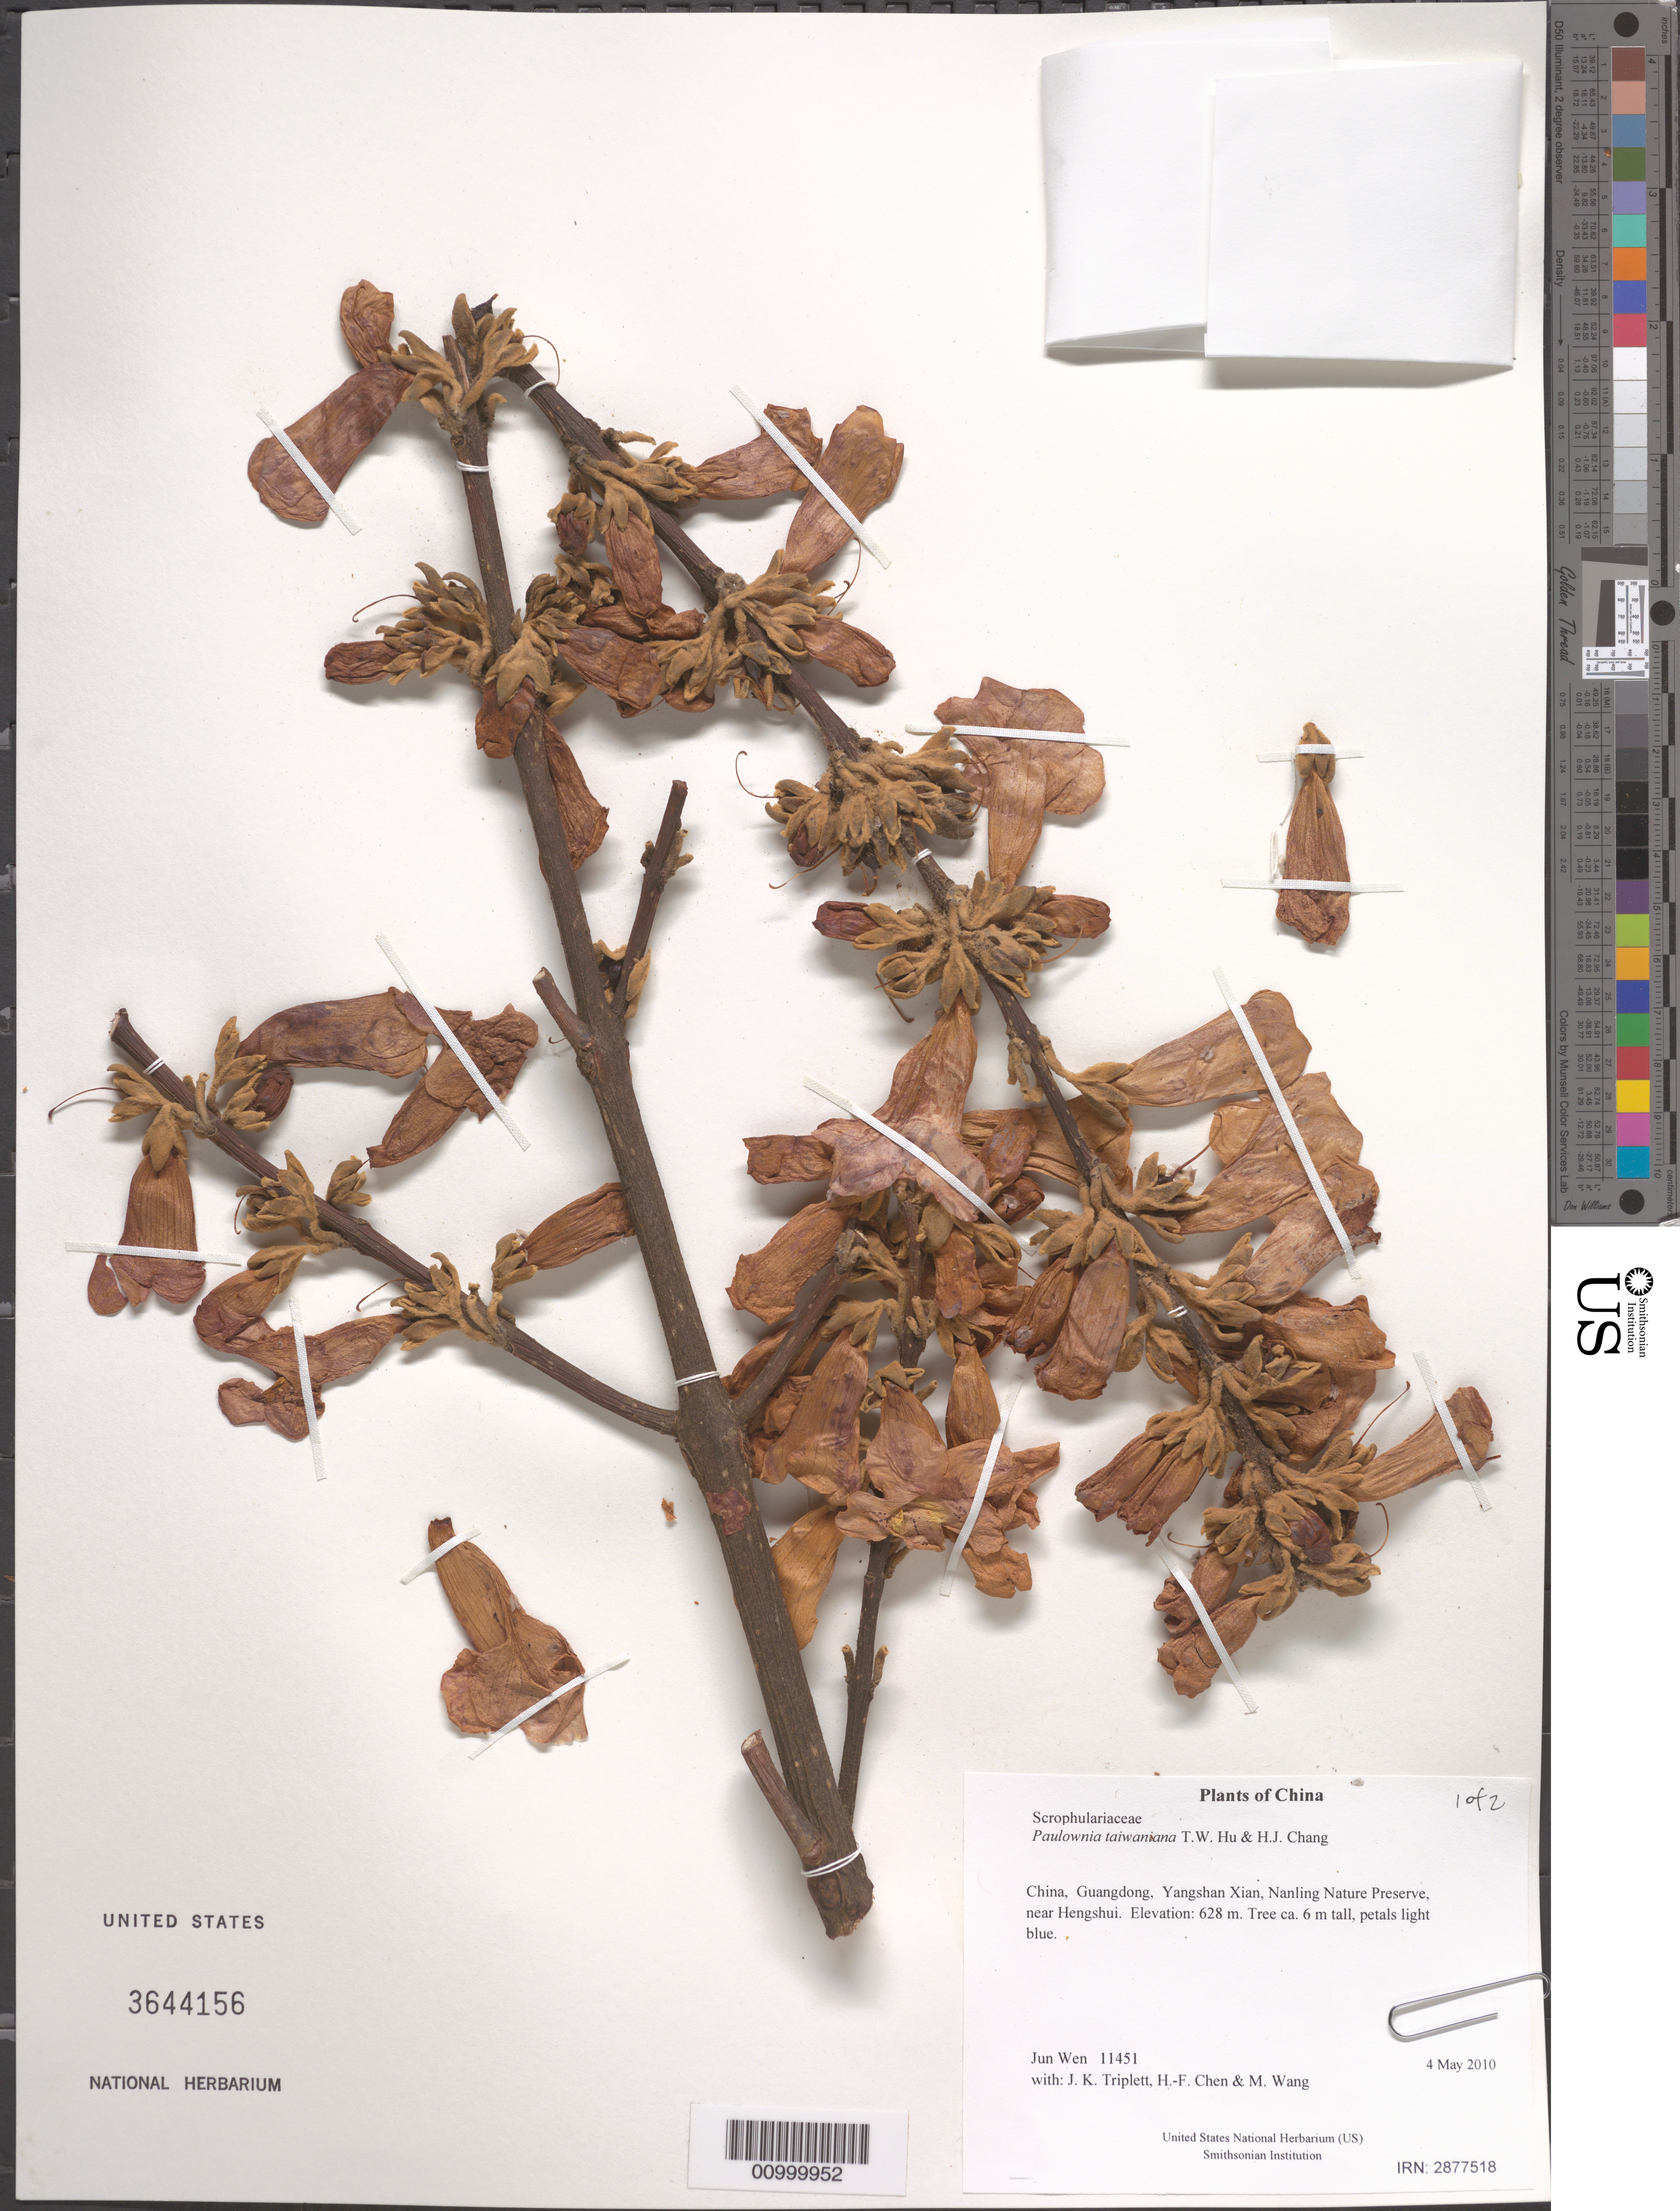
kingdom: Plantae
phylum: Tracheophyta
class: Magnoliopsida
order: Lamiales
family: Paulowniaceae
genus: Paulownia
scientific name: Paulownia taiwaniana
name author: T.W. Hu & H.J. Chang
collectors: J. Wen, J. K. Triplett, H.-F. Chen & M. Wang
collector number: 11451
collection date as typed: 4 May 2010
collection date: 2010-05-04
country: China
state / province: Guangdong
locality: Yangshan Xian, Nanling Nature Preserve, near Hengshui.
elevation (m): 628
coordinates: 24 51.659 N, 112 53.675 E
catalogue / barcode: US 3644156